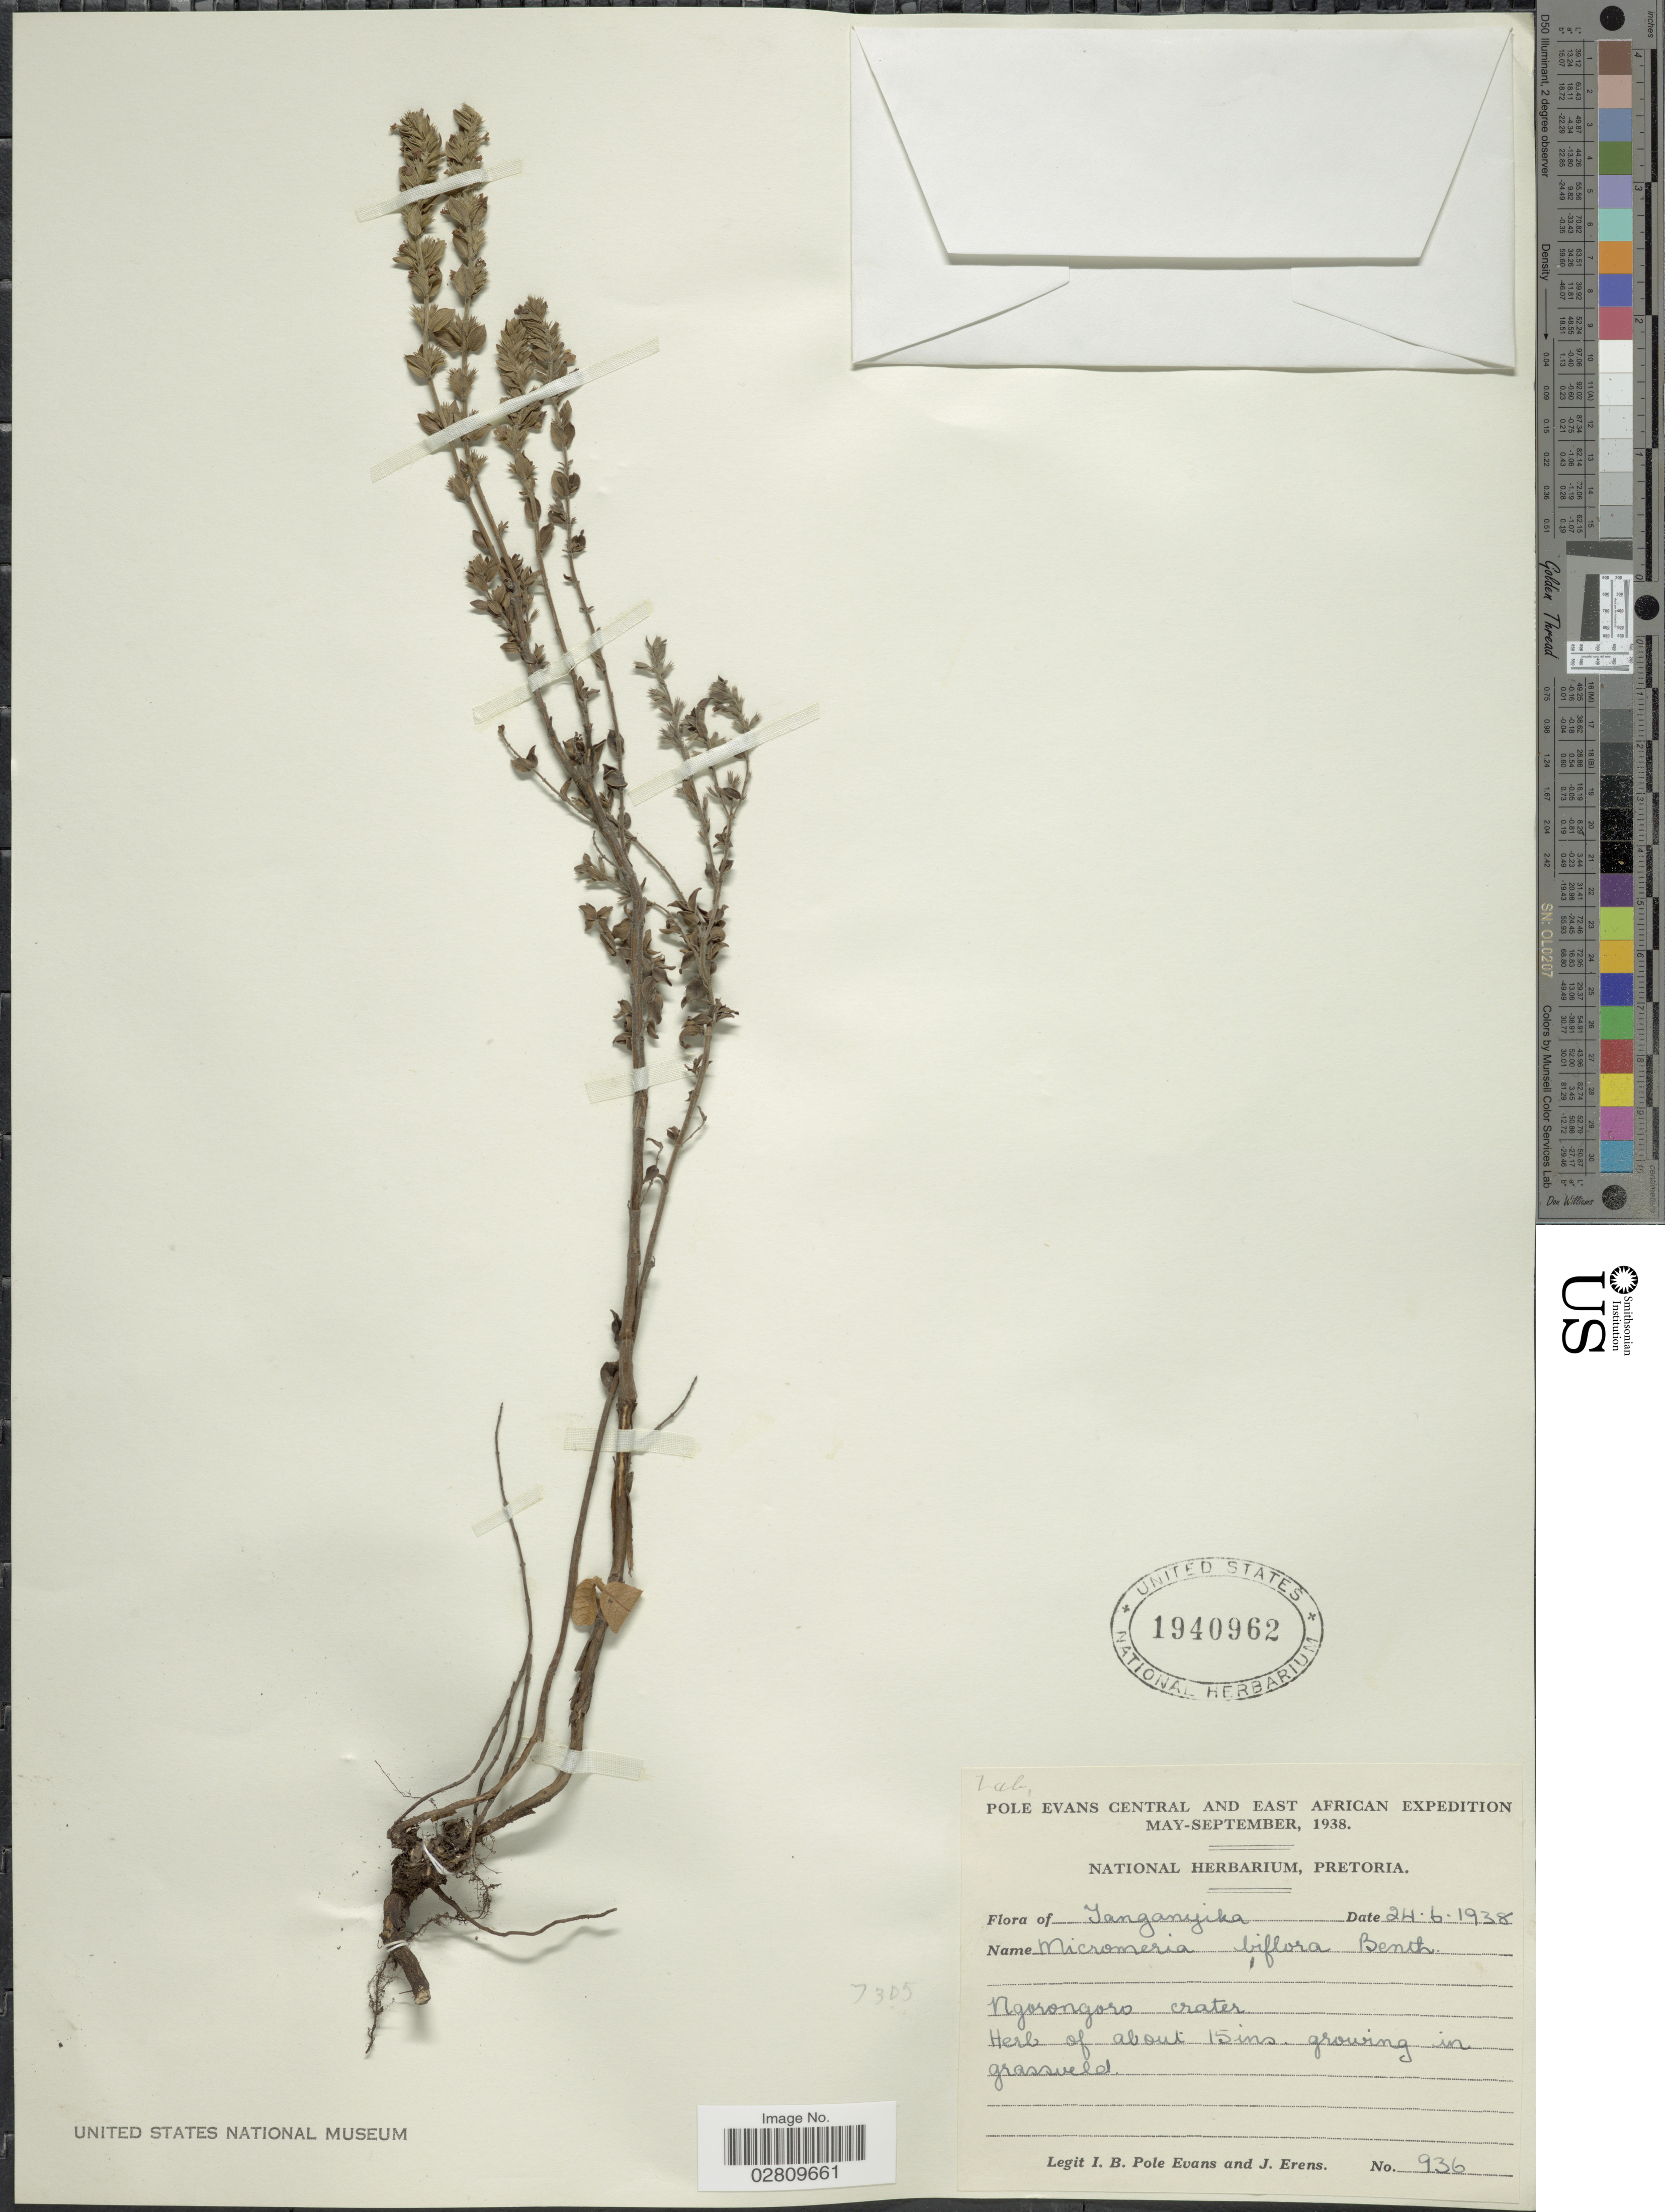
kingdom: Plantae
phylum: Tracheophyta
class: Magnoliopsida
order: Lamiales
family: Lamiaceae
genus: Micromeria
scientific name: Micromeria biflora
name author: (Buch.-Ham. ex D. Don) Benth.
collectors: I. B. Pole-Evans & J. Erens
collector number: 936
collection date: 1938-06-24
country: Tanzania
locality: Ngorongoro crater.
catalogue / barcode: US 1940962